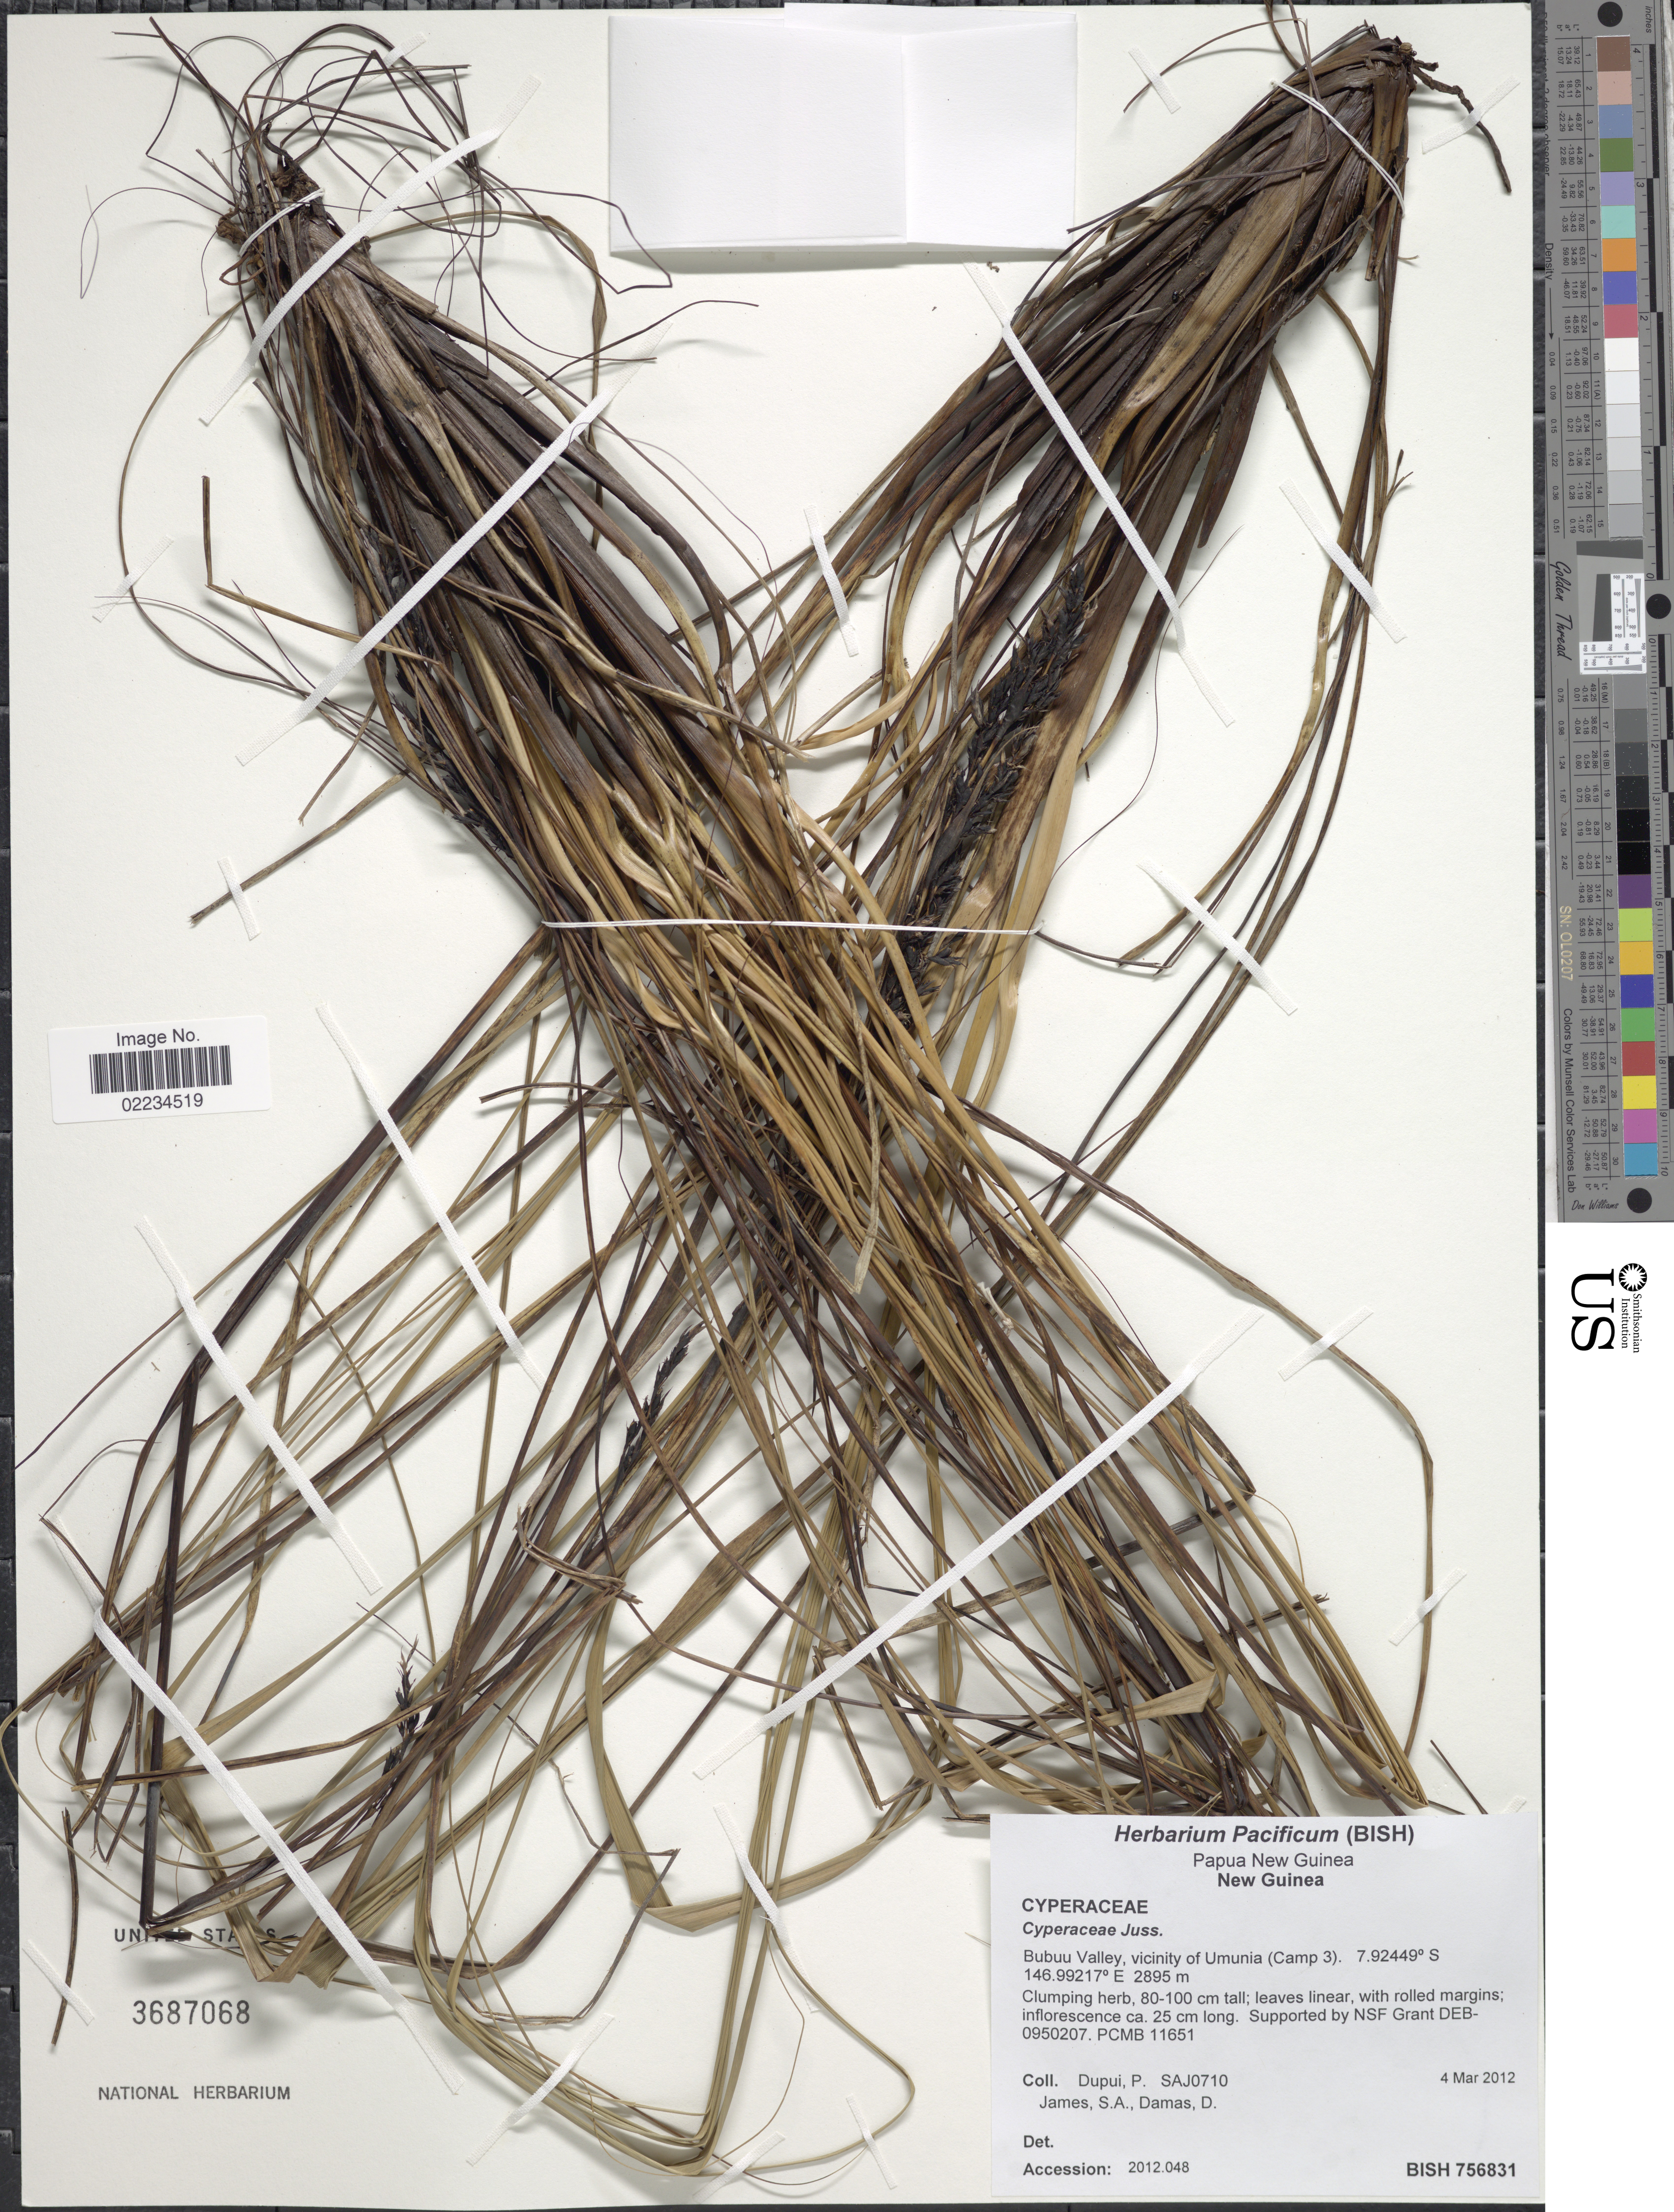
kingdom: Plantae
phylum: Tracheophyta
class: Liliopsida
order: Poales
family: Cyperaceae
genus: Gahnia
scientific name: Gahnia sp.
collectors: P. Dupui, S. James & D. Damas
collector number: SAJ0710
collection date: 2012-03-04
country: Papua New Guinea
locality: New guinea, Bubuu Valley, vicinity of Umunia (Camp 3)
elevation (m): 2895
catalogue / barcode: US 3687068